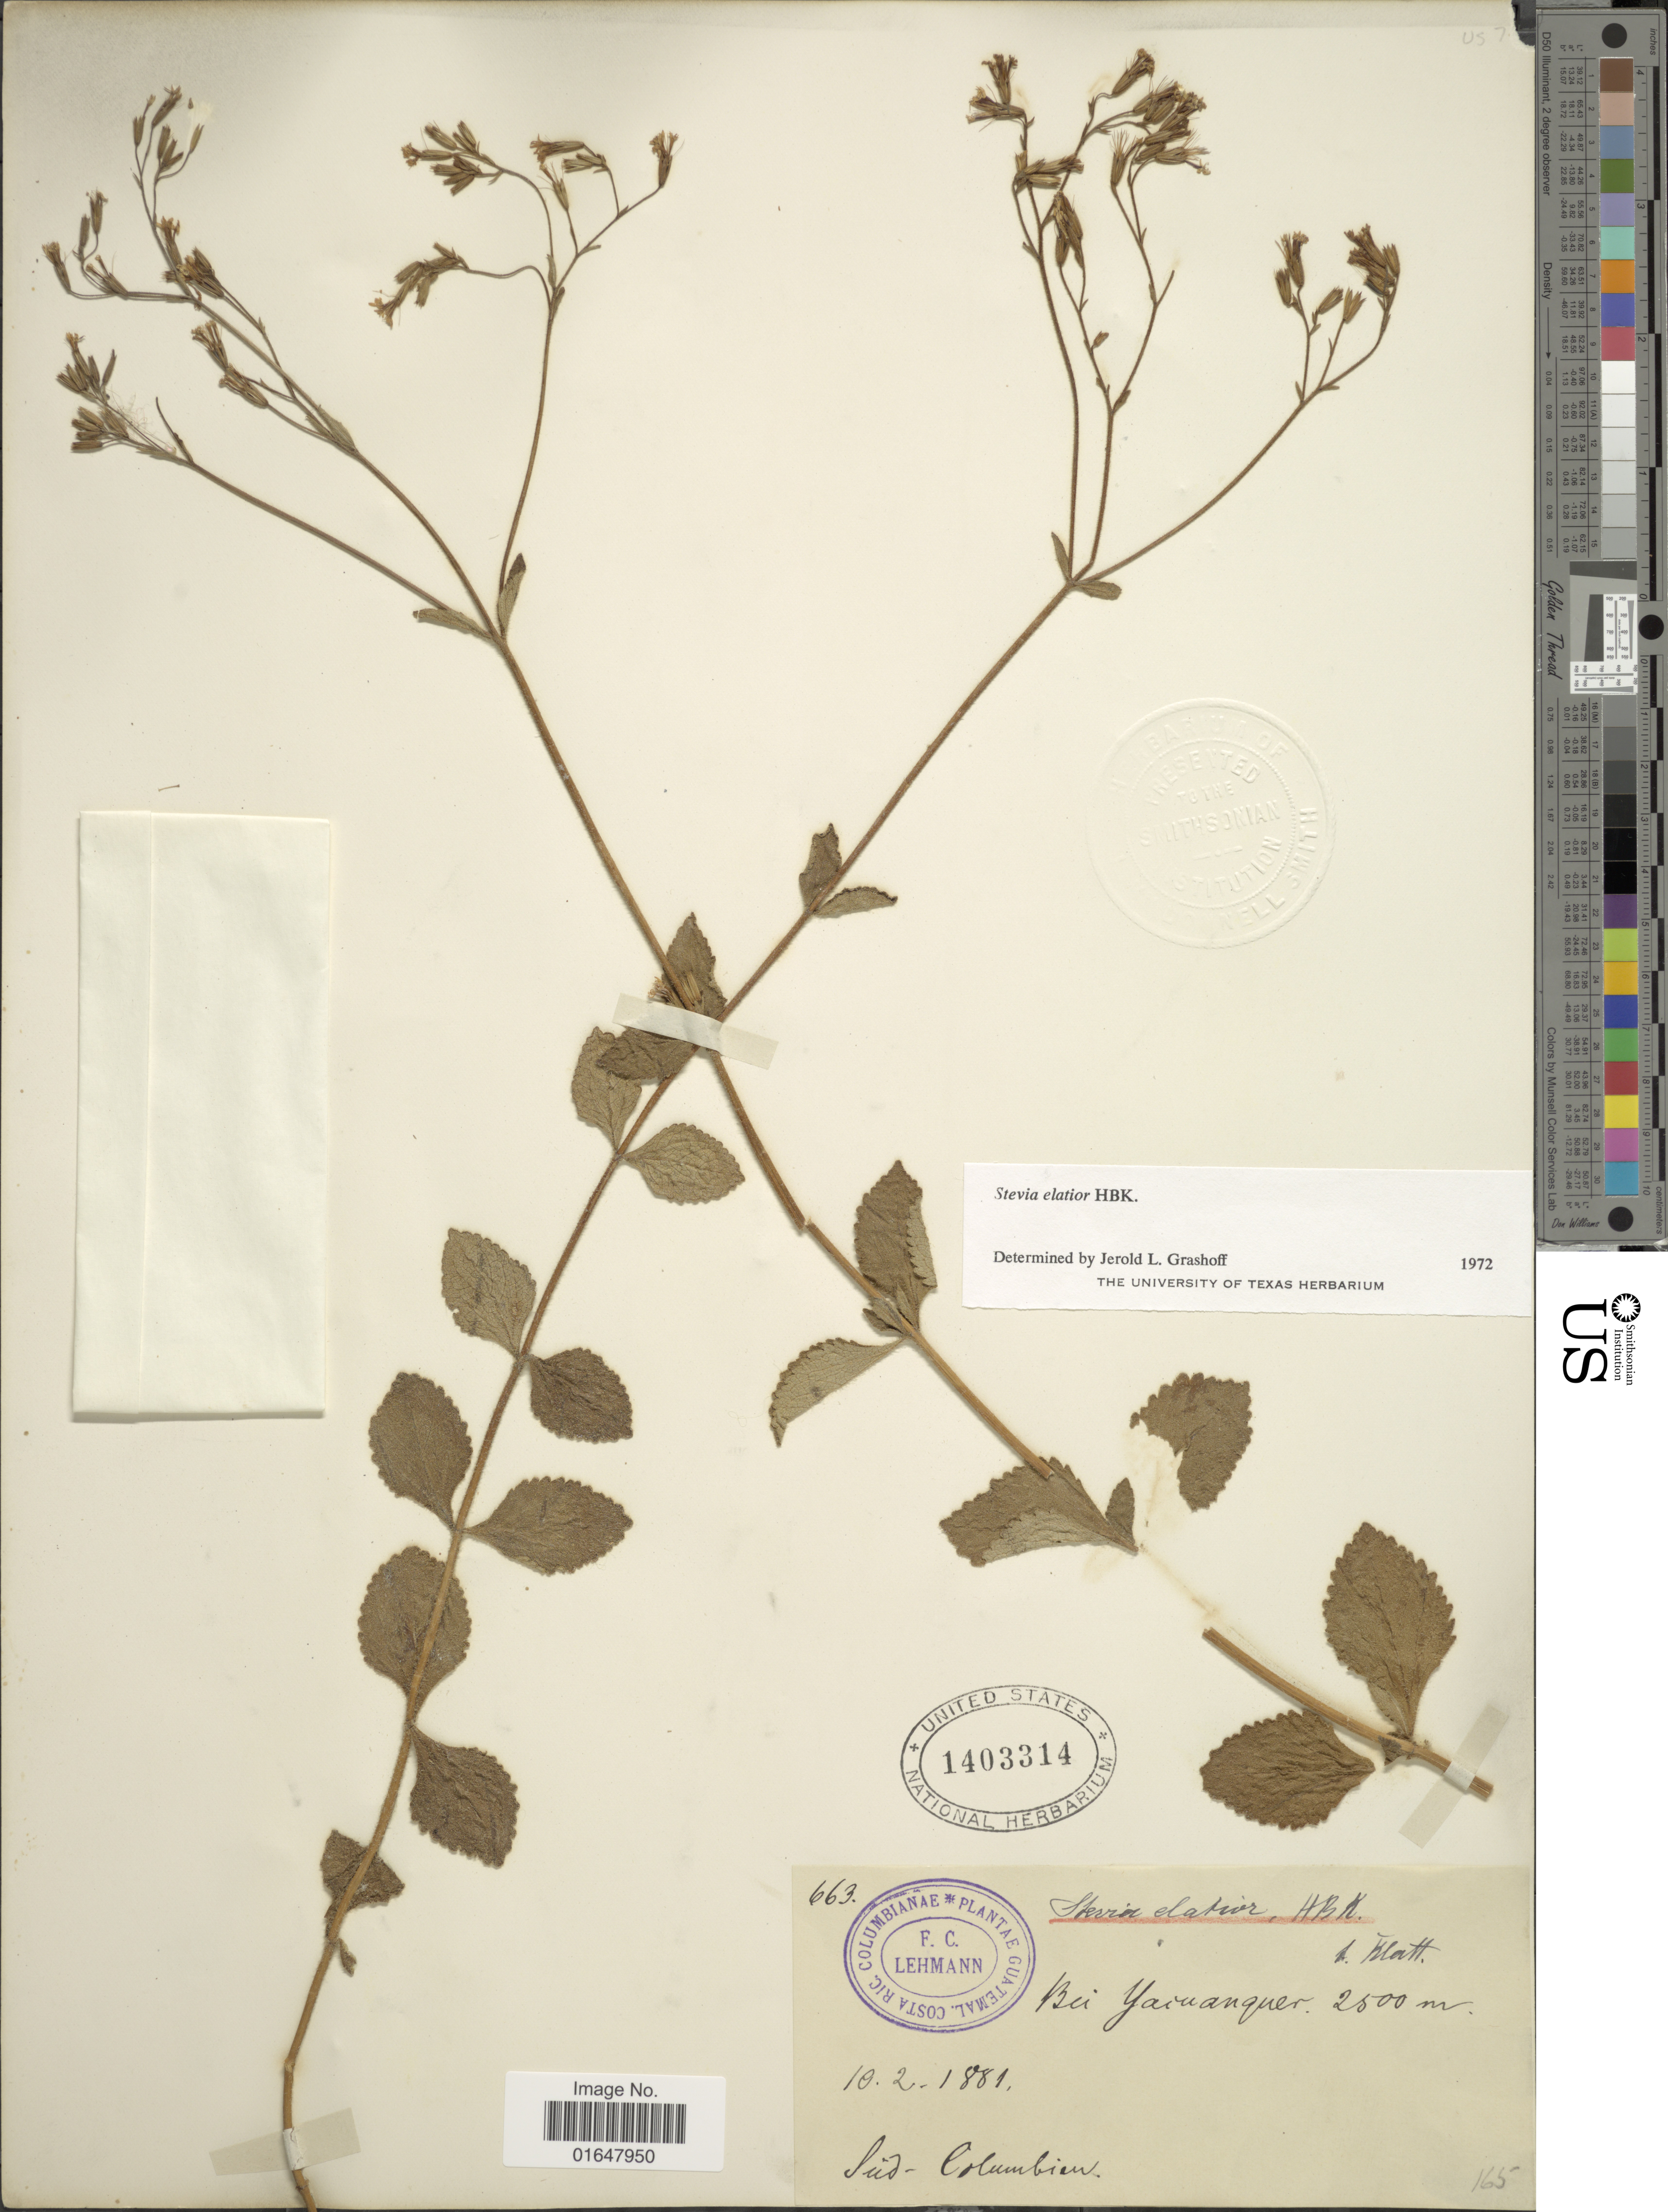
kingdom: Plantae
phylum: Tracheophyta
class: Magnoliopsida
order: Asterales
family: Asteraceae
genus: Stevia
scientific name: Stevia elatior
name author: Kunth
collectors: F. Lehman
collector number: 663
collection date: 1881-02-10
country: Colombia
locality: Sud-Columbien, bei Yacuanquer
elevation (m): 2500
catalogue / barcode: US 1403314